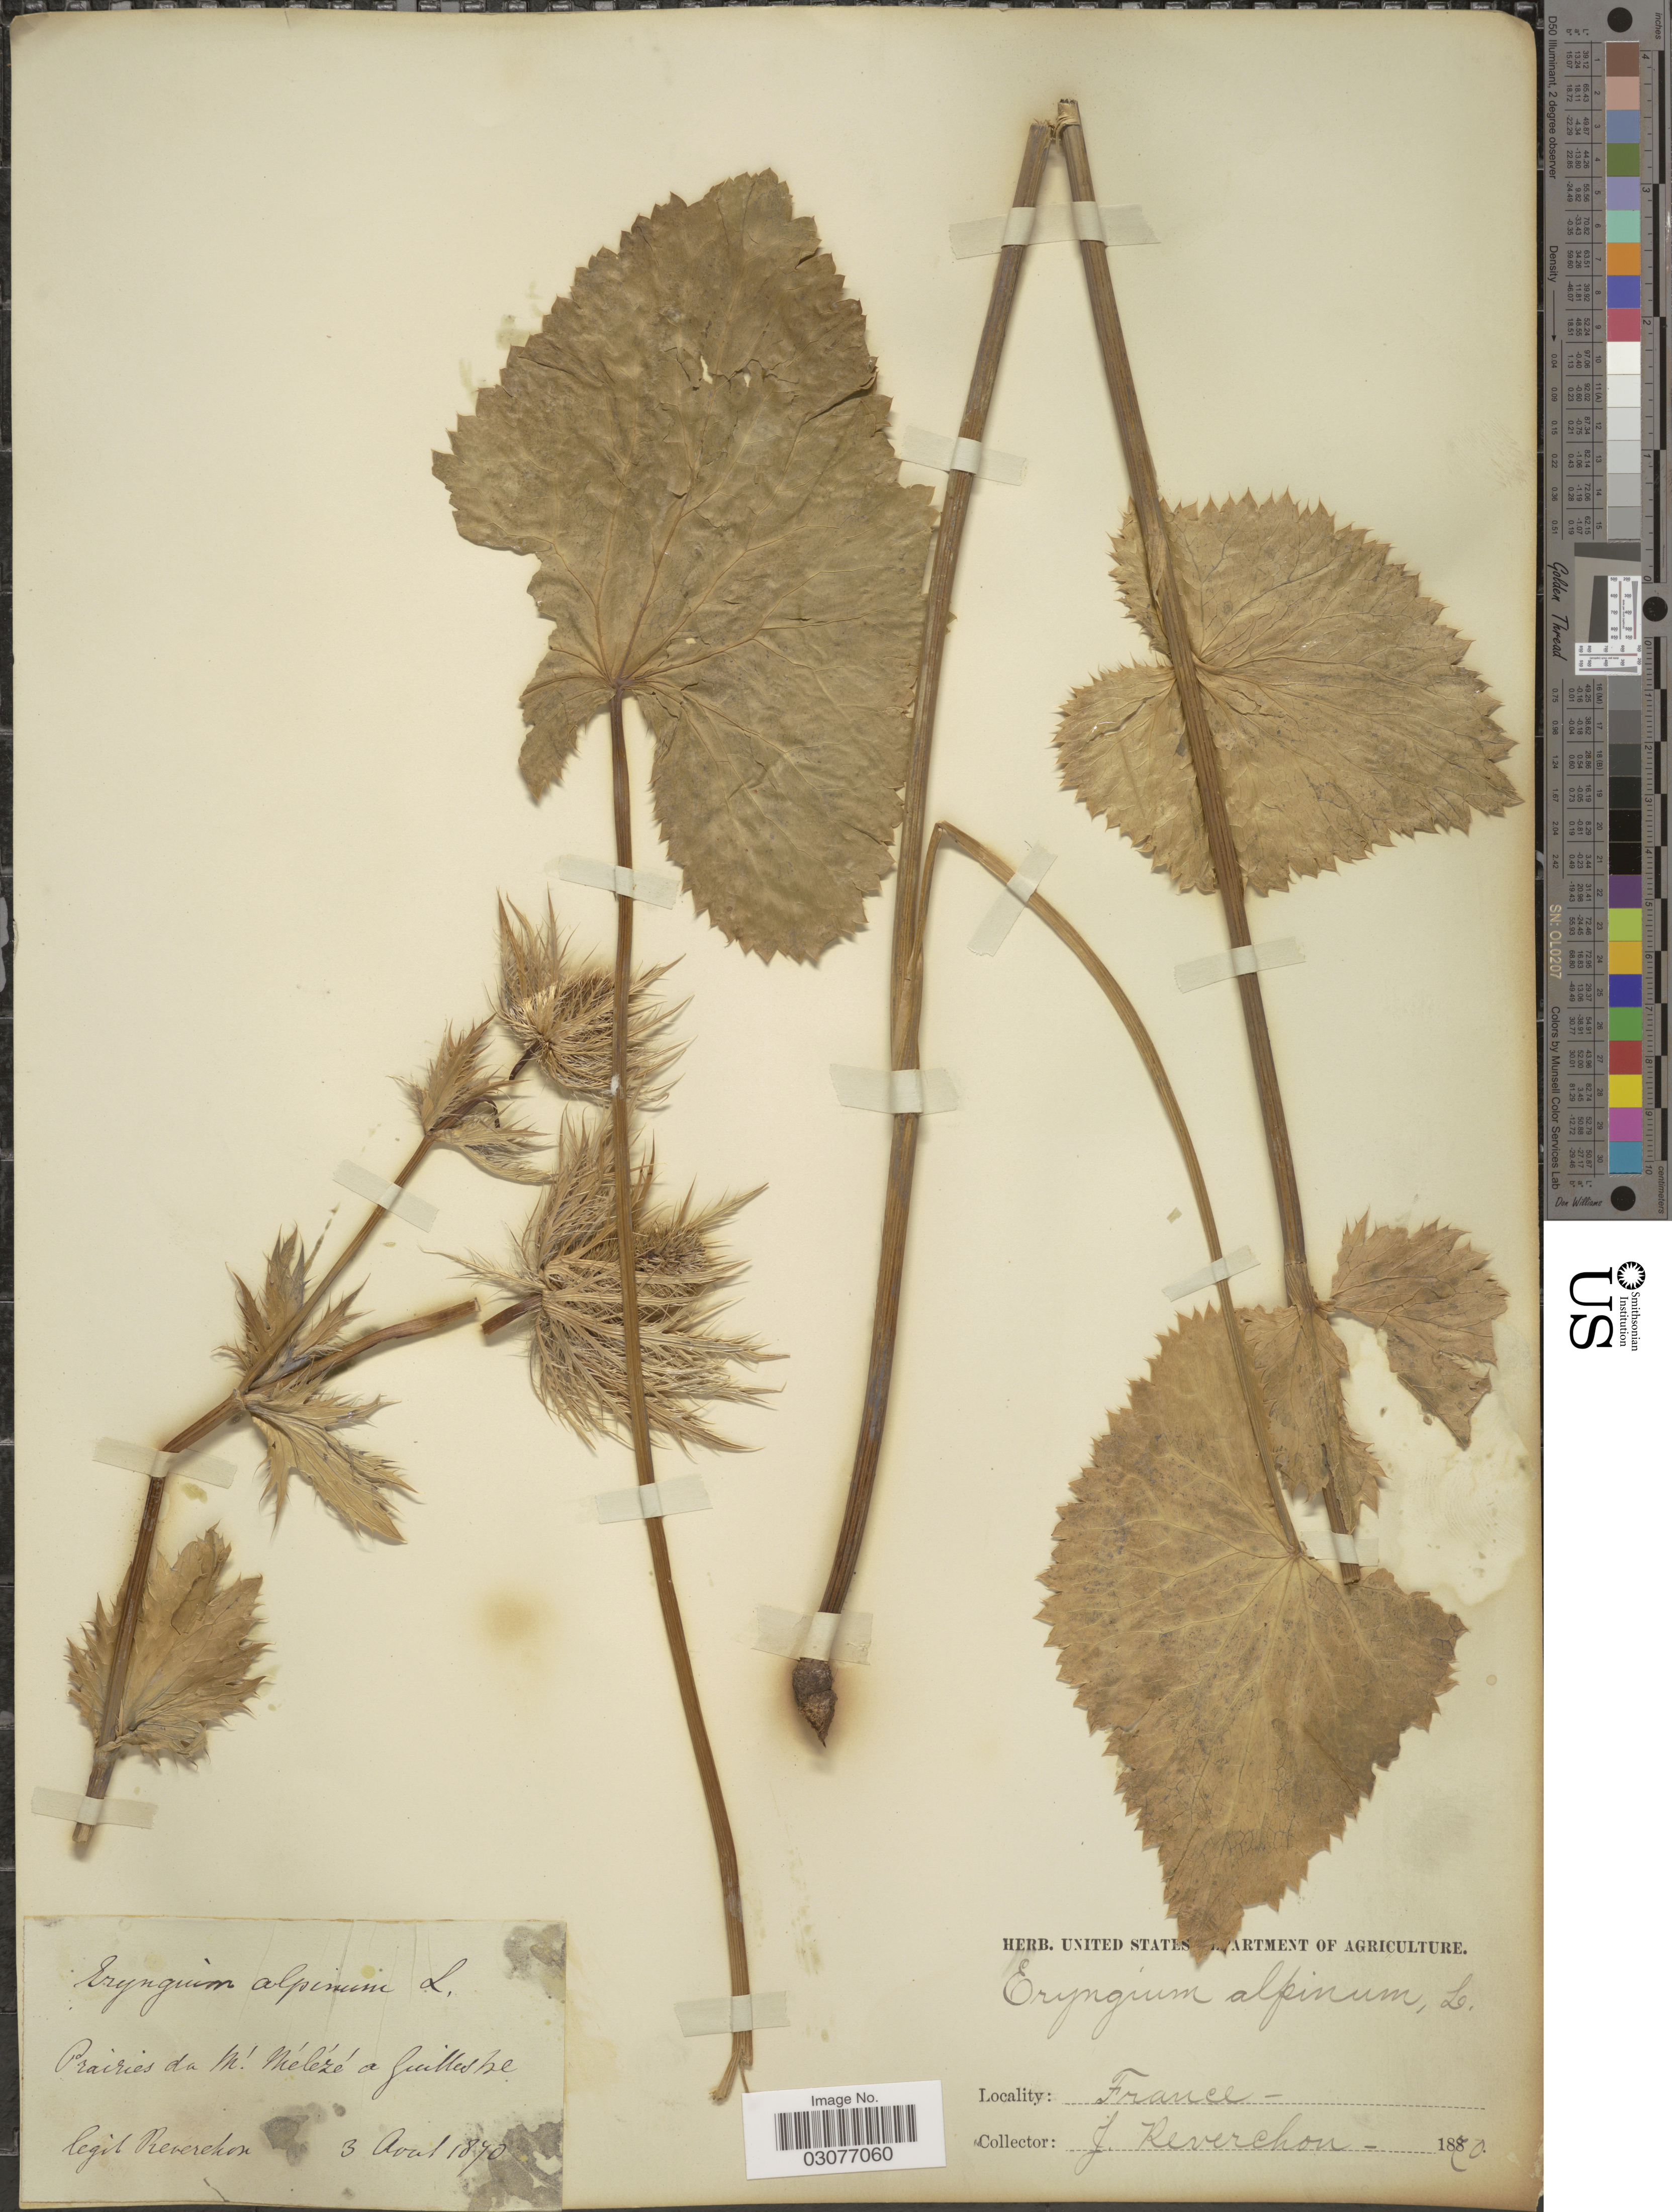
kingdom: Plantae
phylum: Tracheophyta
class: Magnoliopsida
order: Apiales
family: Apiaceae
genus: Eryngium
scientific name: Eryngium alpinum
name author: L.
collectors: J. Reverchon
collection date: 1870-08-03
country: France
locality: Prairies da M'. Mélézé a Guillestre.